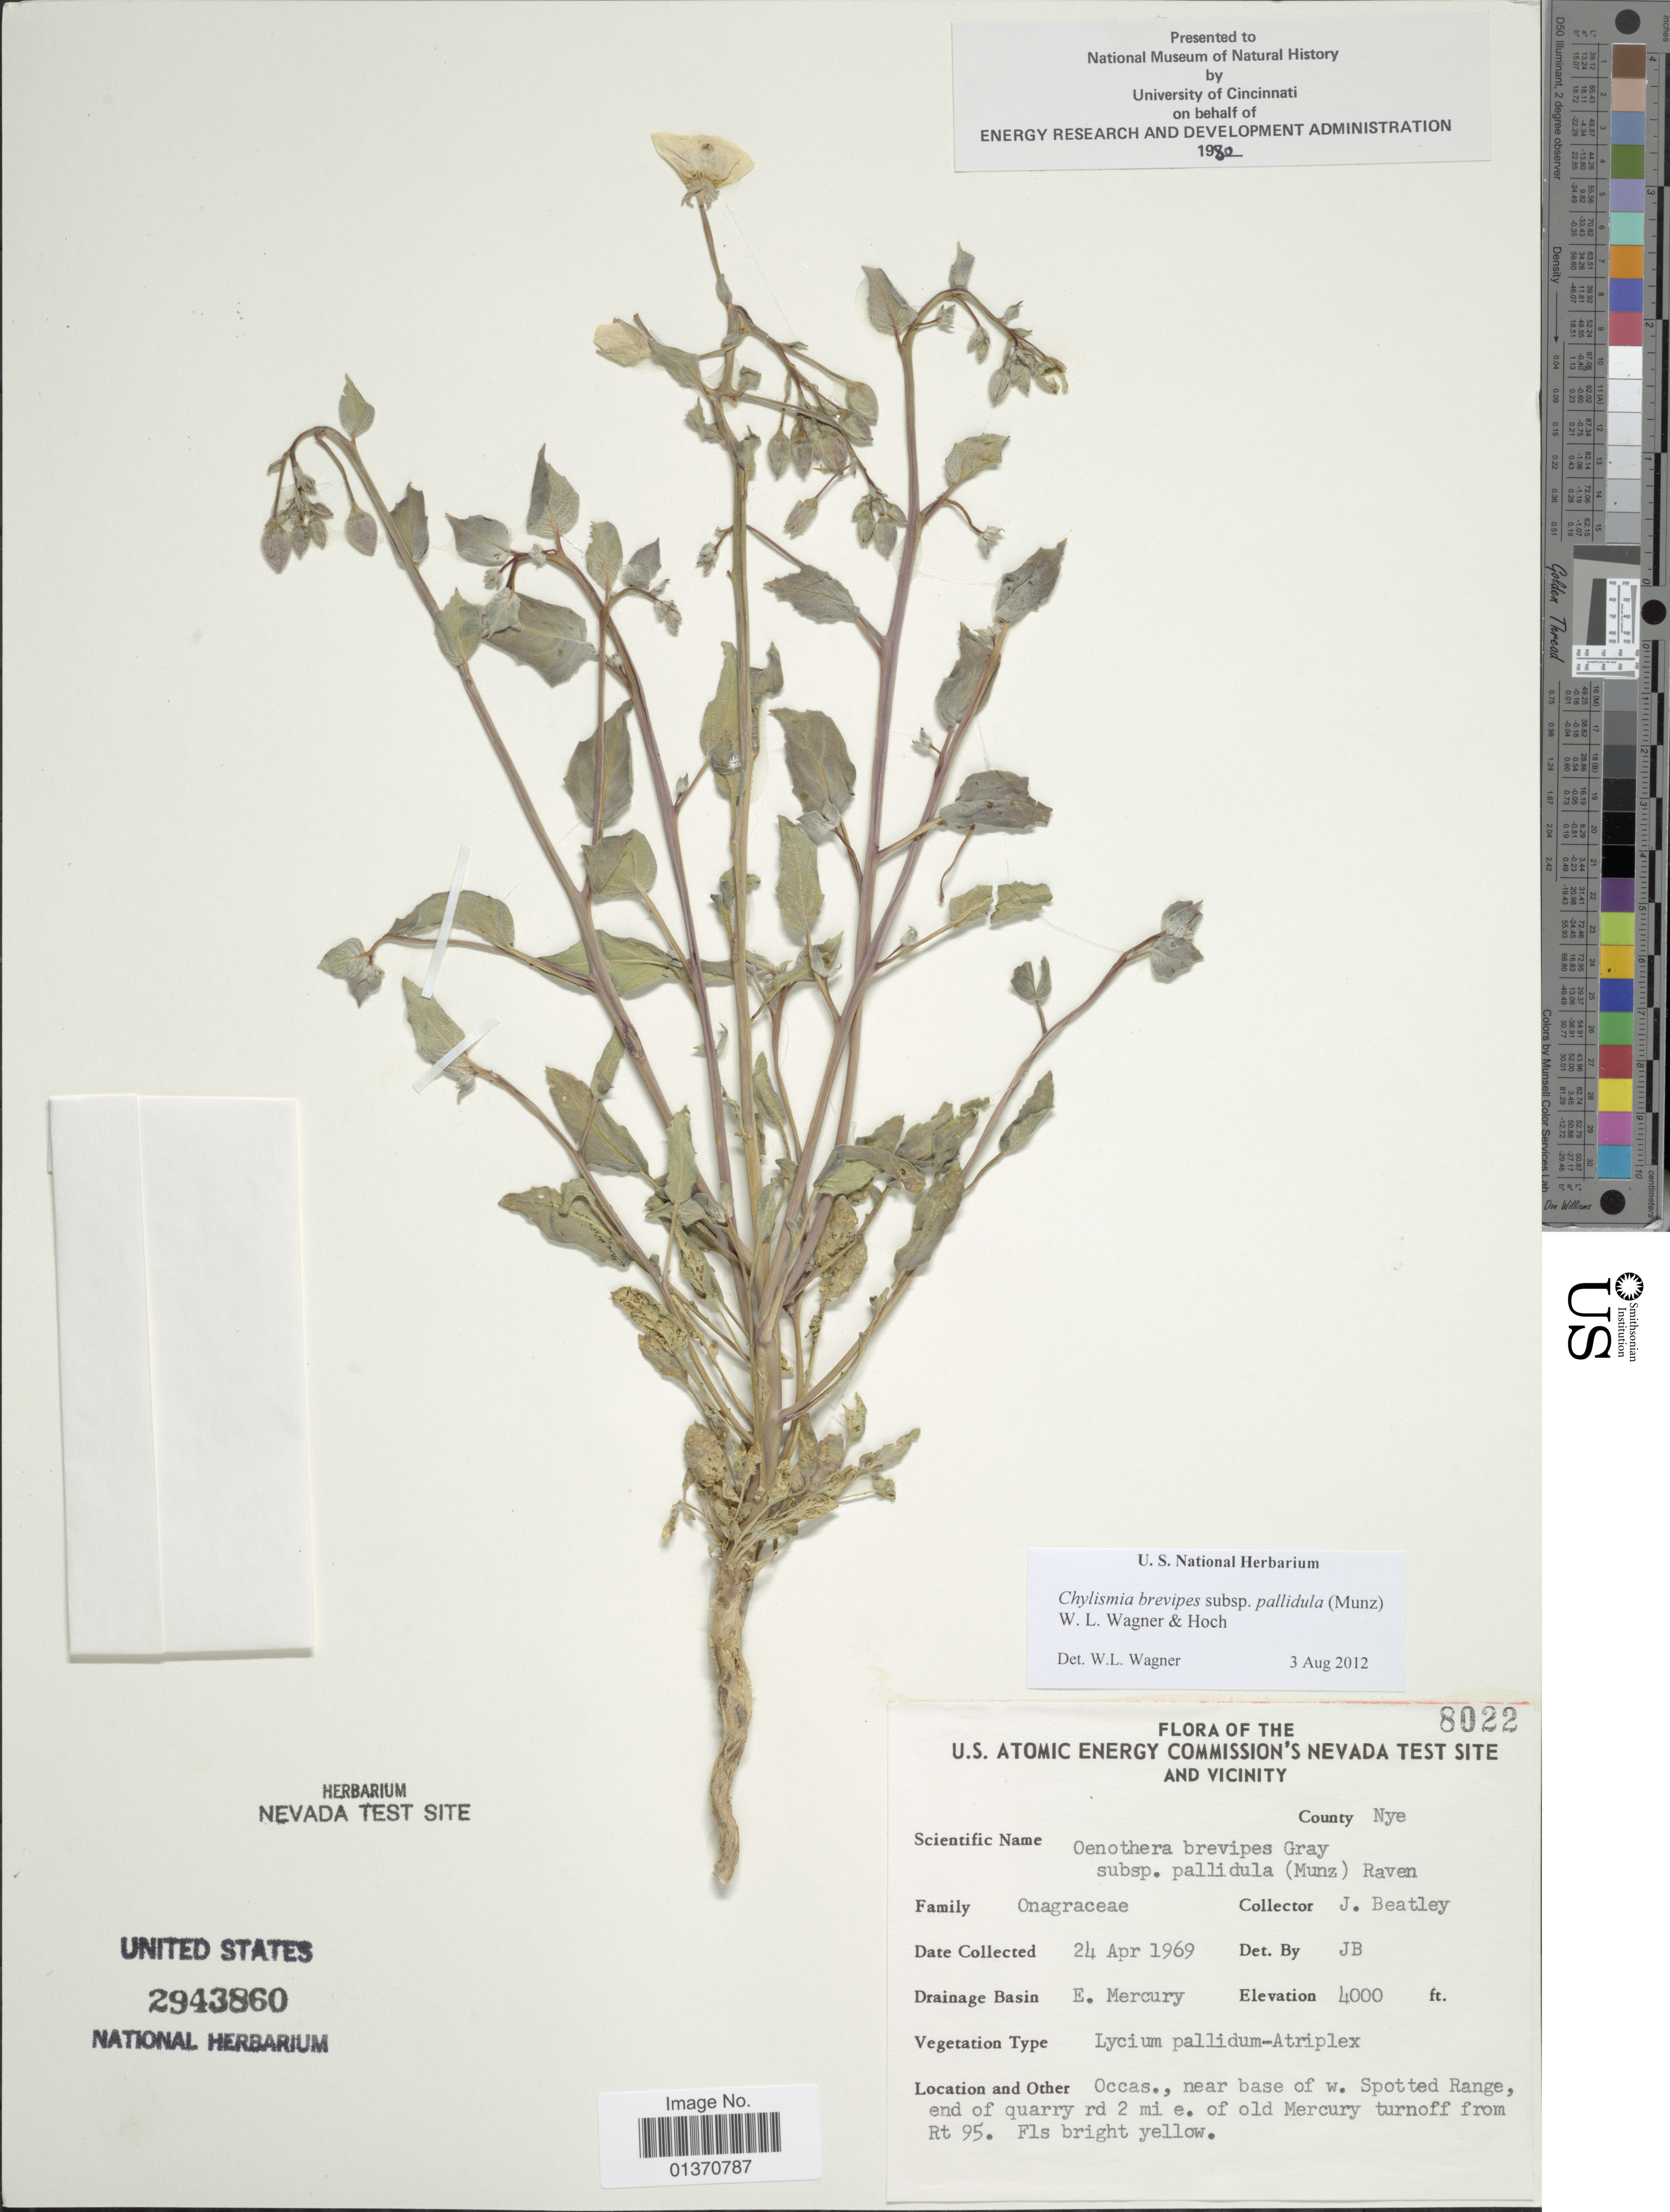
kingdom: Plantae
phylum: Tracheophyta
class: Magnoliopsida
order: Myrtales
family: Onagraceae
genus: Chylismia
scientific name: Chylismia brevipes subsp. pallidula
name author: (Munz) W.L. Wagner & Hoch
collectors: J. C. Beatley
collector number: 8022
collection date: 1969-04-24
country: United States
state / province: Nevada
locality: U. S. Atomic Energy Commission's Nevada Test Site and Vicinity, County Nye, E. Mercury, Occas., near base of w. Spotted Range, end of quarry rd 2 mi e. of old Mercury turnoff from Rt 95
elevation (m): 1219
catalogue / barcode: US 2943860